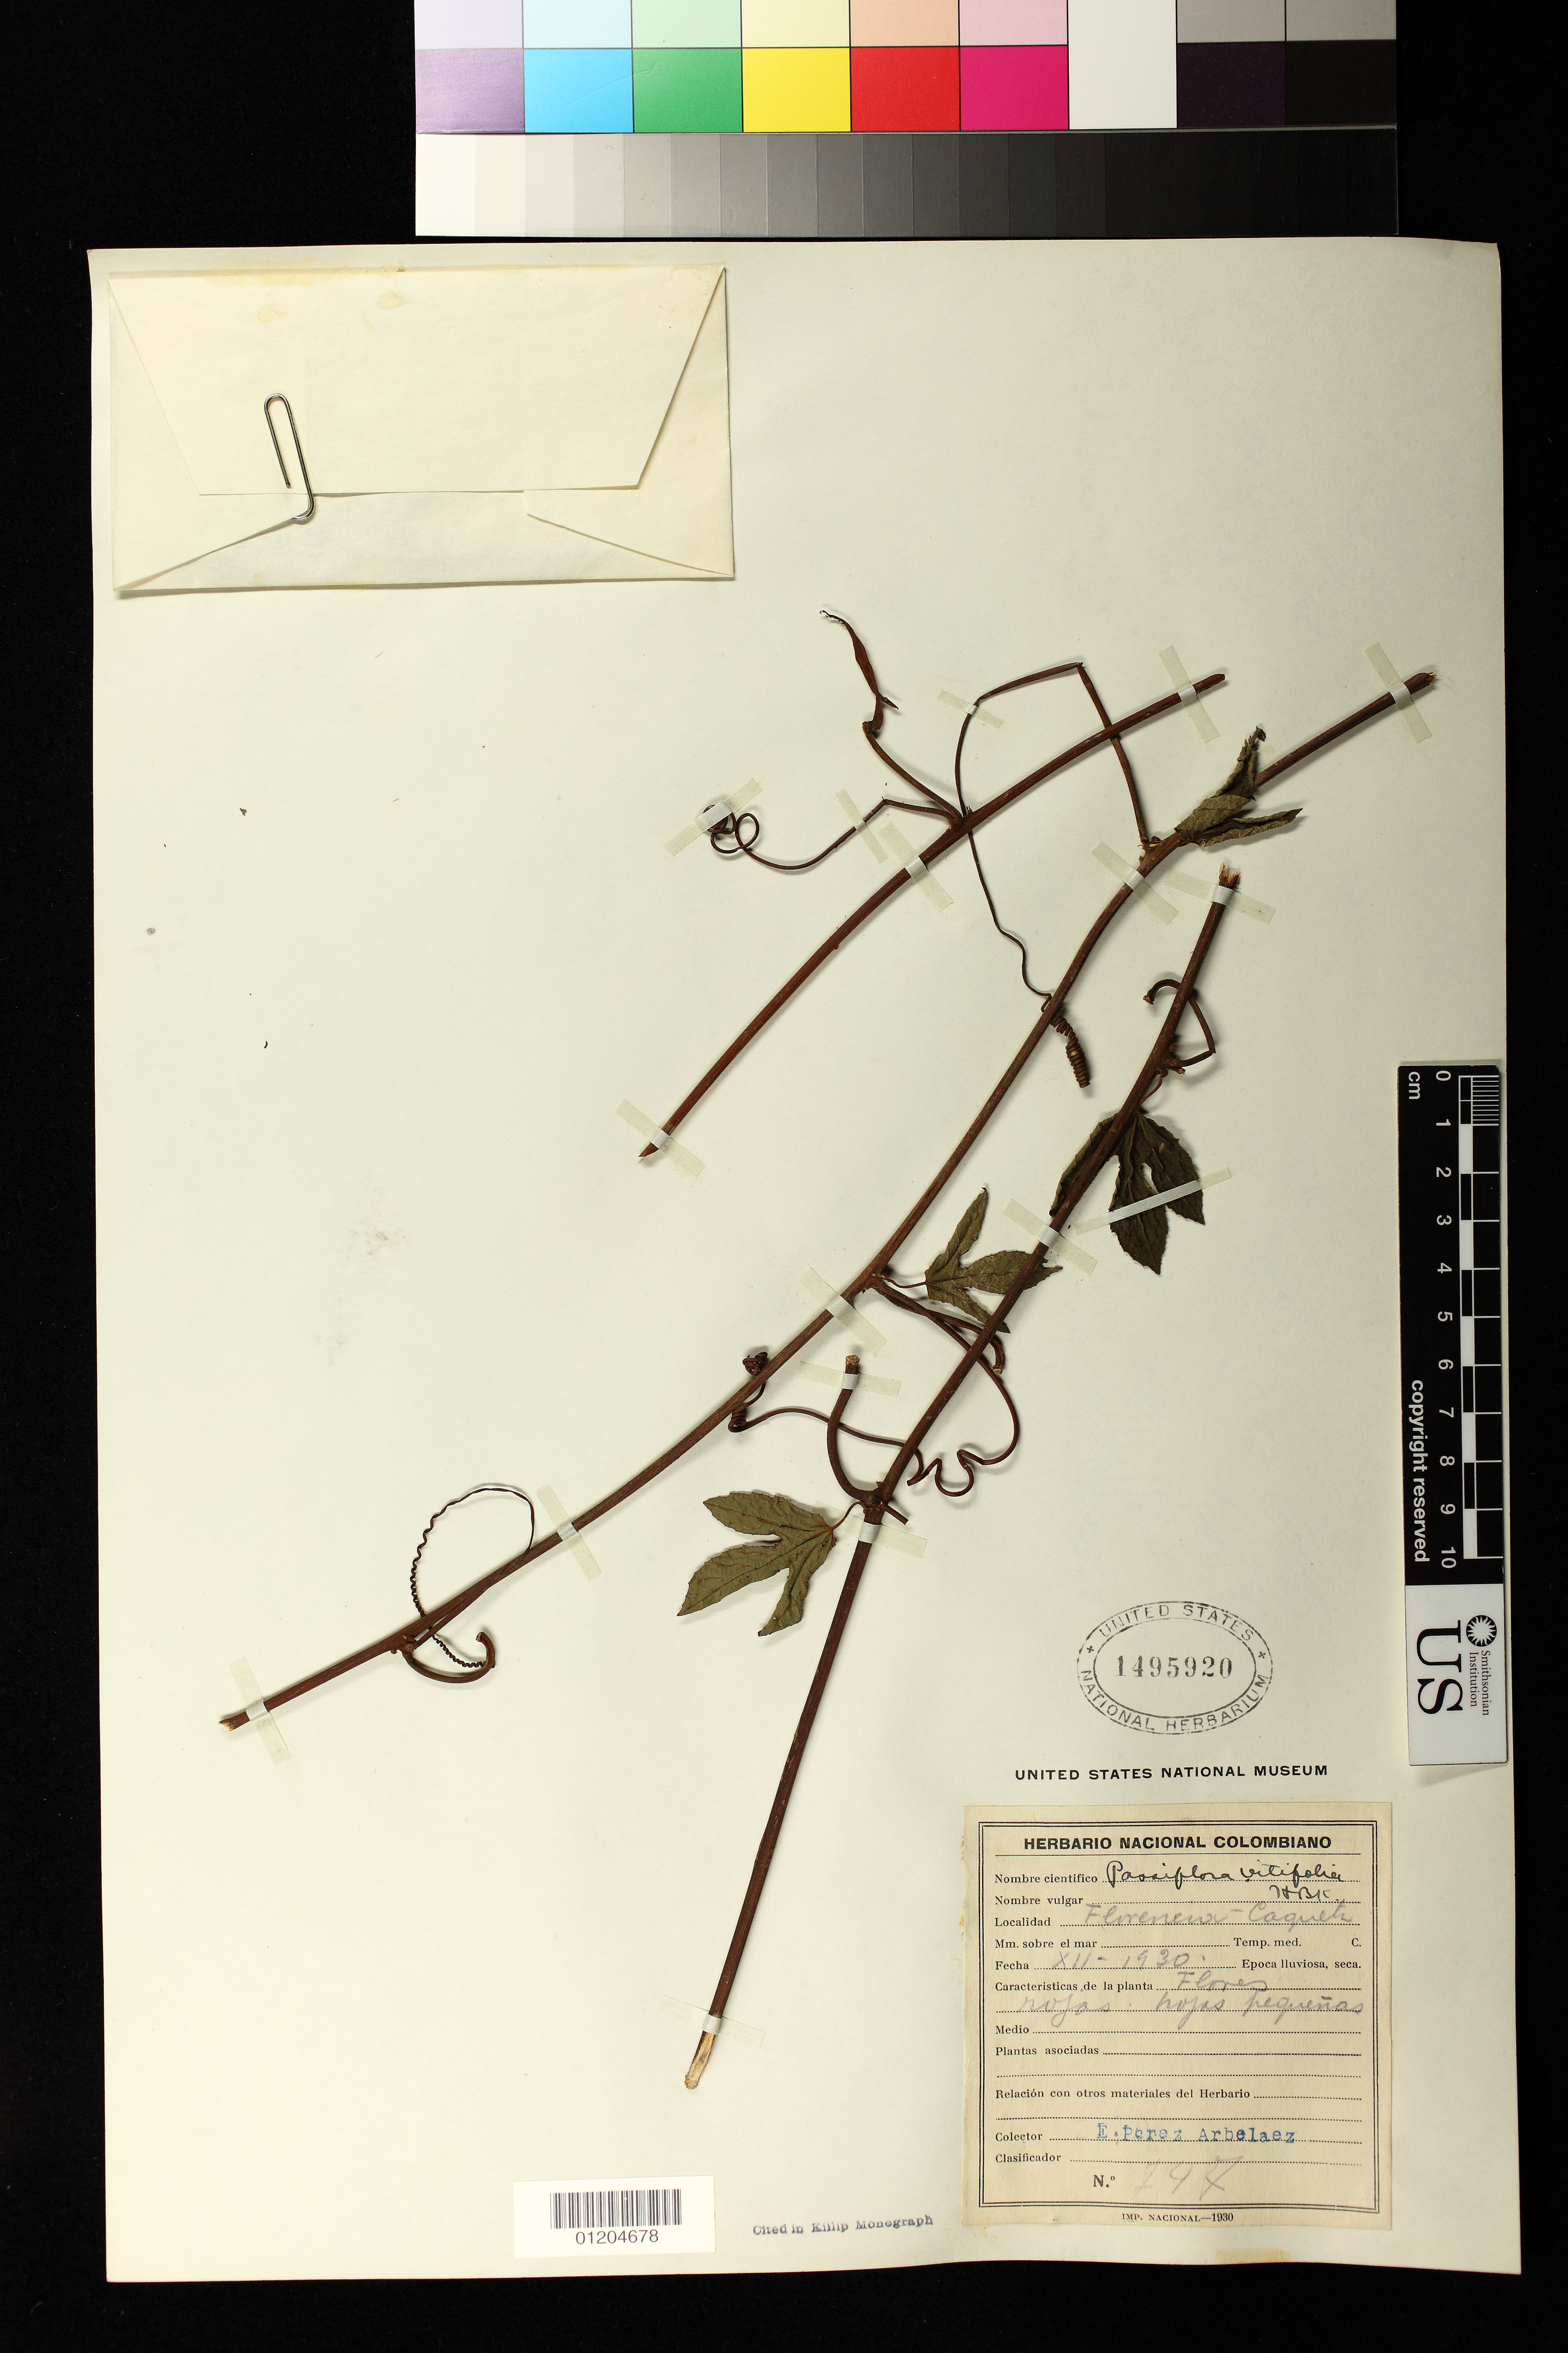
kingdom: Plantae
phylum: Tracheophyta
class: Magnoliopsida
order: Malpighiales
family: Passifloraceae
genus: Passiflora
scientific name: Passiflora vitifolia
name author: Kunth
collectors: E. Pérez Arbeláez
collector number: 747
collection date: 1930-12-01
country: Colombia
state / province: Caqueta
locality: Florencia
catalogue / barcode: US 1495920